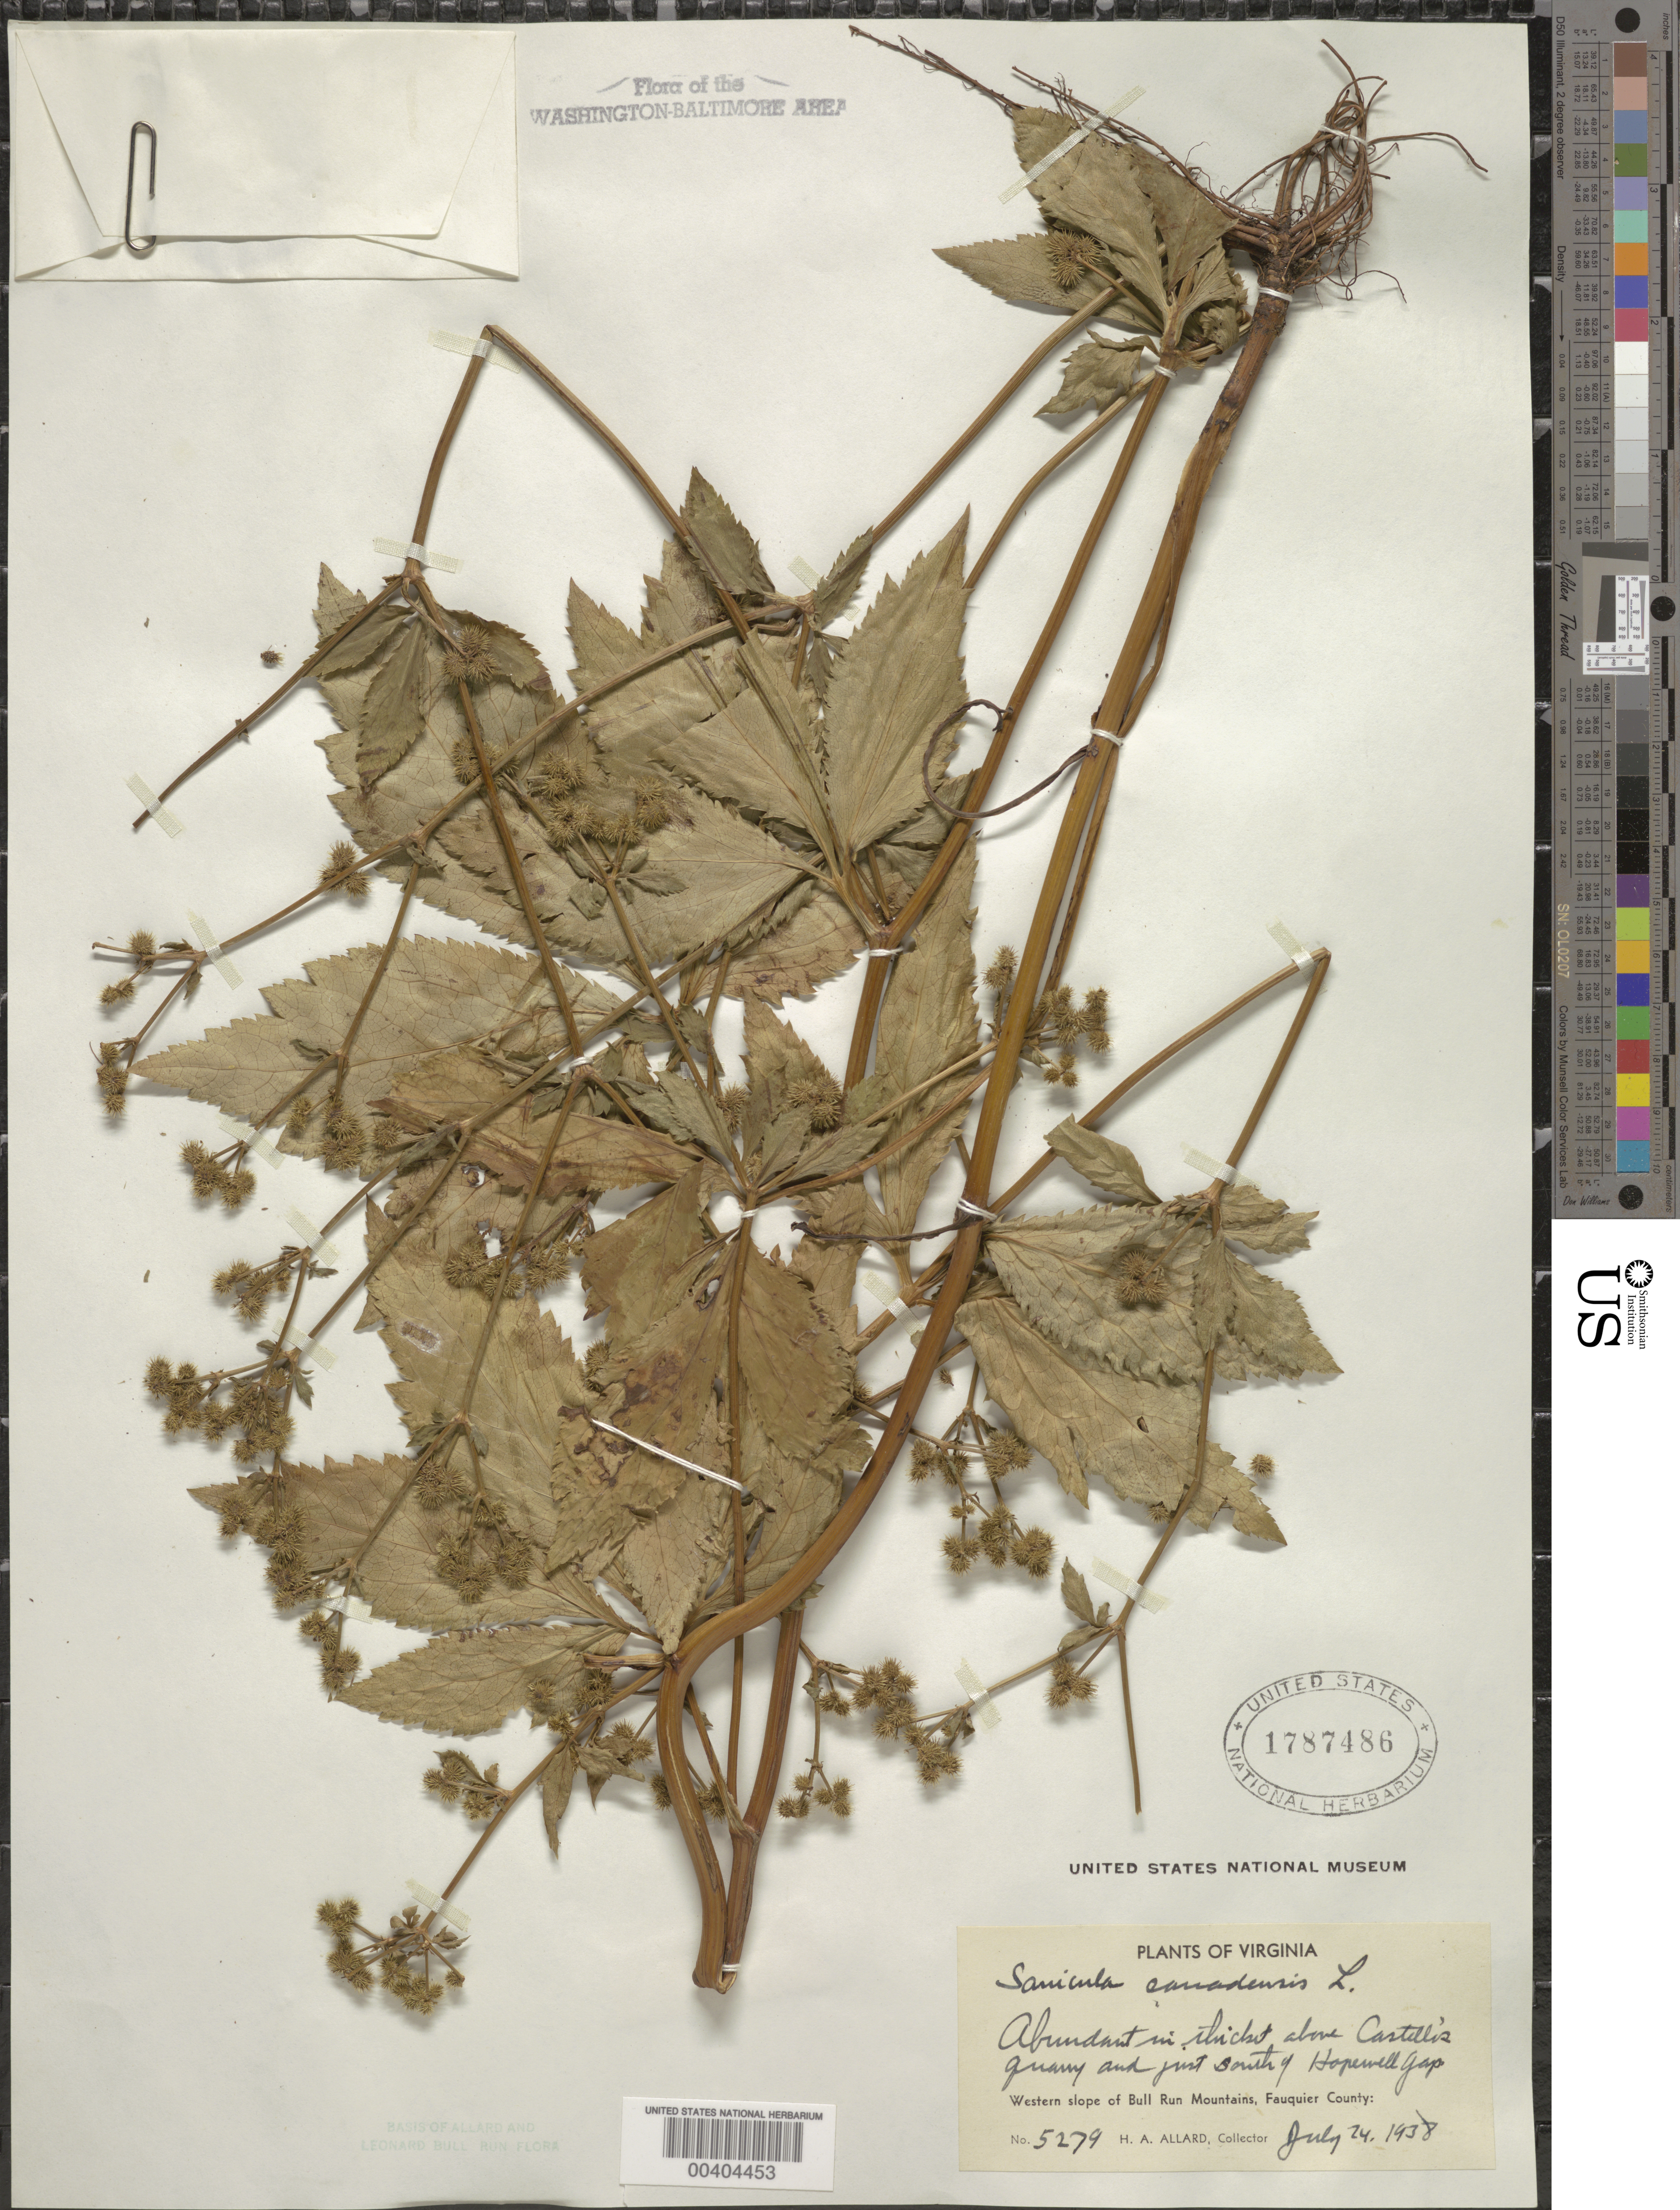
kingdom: Plantae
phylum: Tracheophyta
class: Magnoliopsida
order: Apiales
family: Apiaceae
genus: Sanicula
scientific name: Sanicula canadensis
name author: L.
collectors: H. A. Allard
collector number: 5279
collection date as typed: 24 Jul 1938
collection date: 1938-07-24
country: United States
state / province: Virginia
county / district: Fauquier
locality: Above Castellos Quarry, south of Hopewell Gap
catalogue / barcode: US 1787486